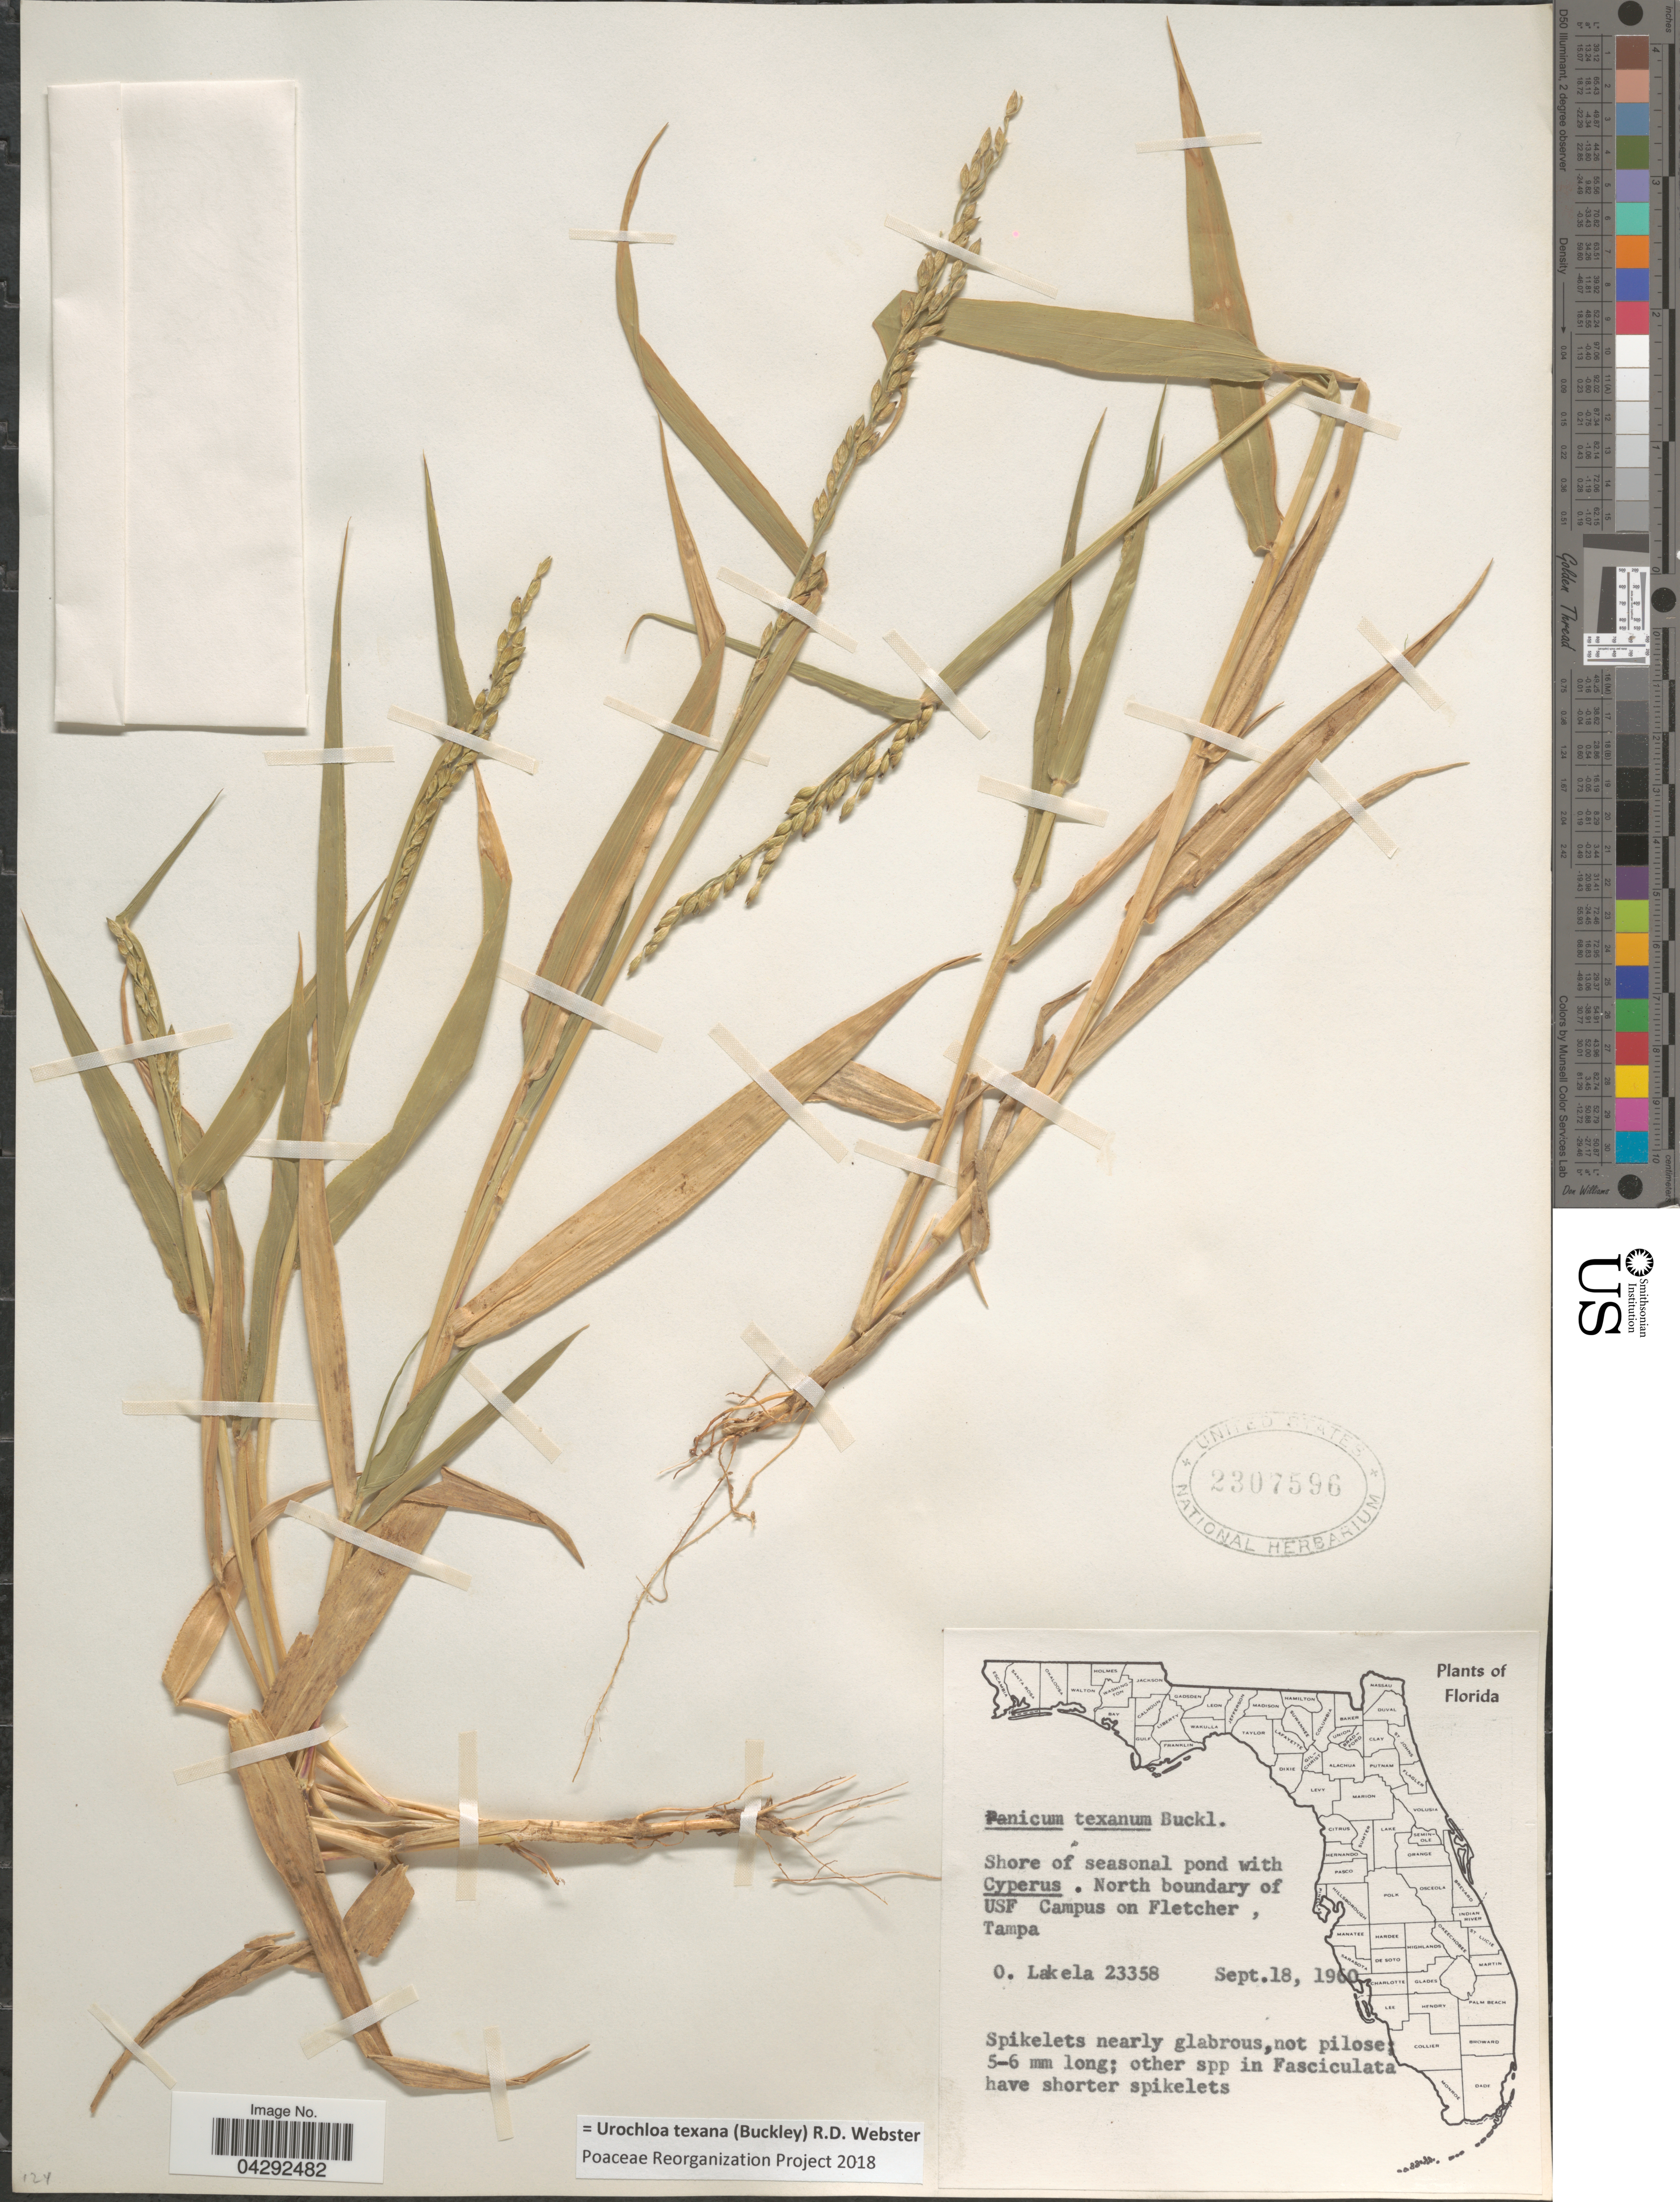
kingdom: Plantae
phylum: Tracheophyta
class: Liliopsida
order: Poales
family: Poaceae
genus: Urochloa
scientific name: Urochloa texana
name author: (Buckley) R.D. Webster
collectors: O. Lakela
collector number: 23358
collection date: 1960-09-18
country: United States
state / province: Florida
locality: Shore of seasonal pond with Cyperus. North boundary of USF Campus on Fletcher, Tampa.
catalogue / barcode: US 2307596